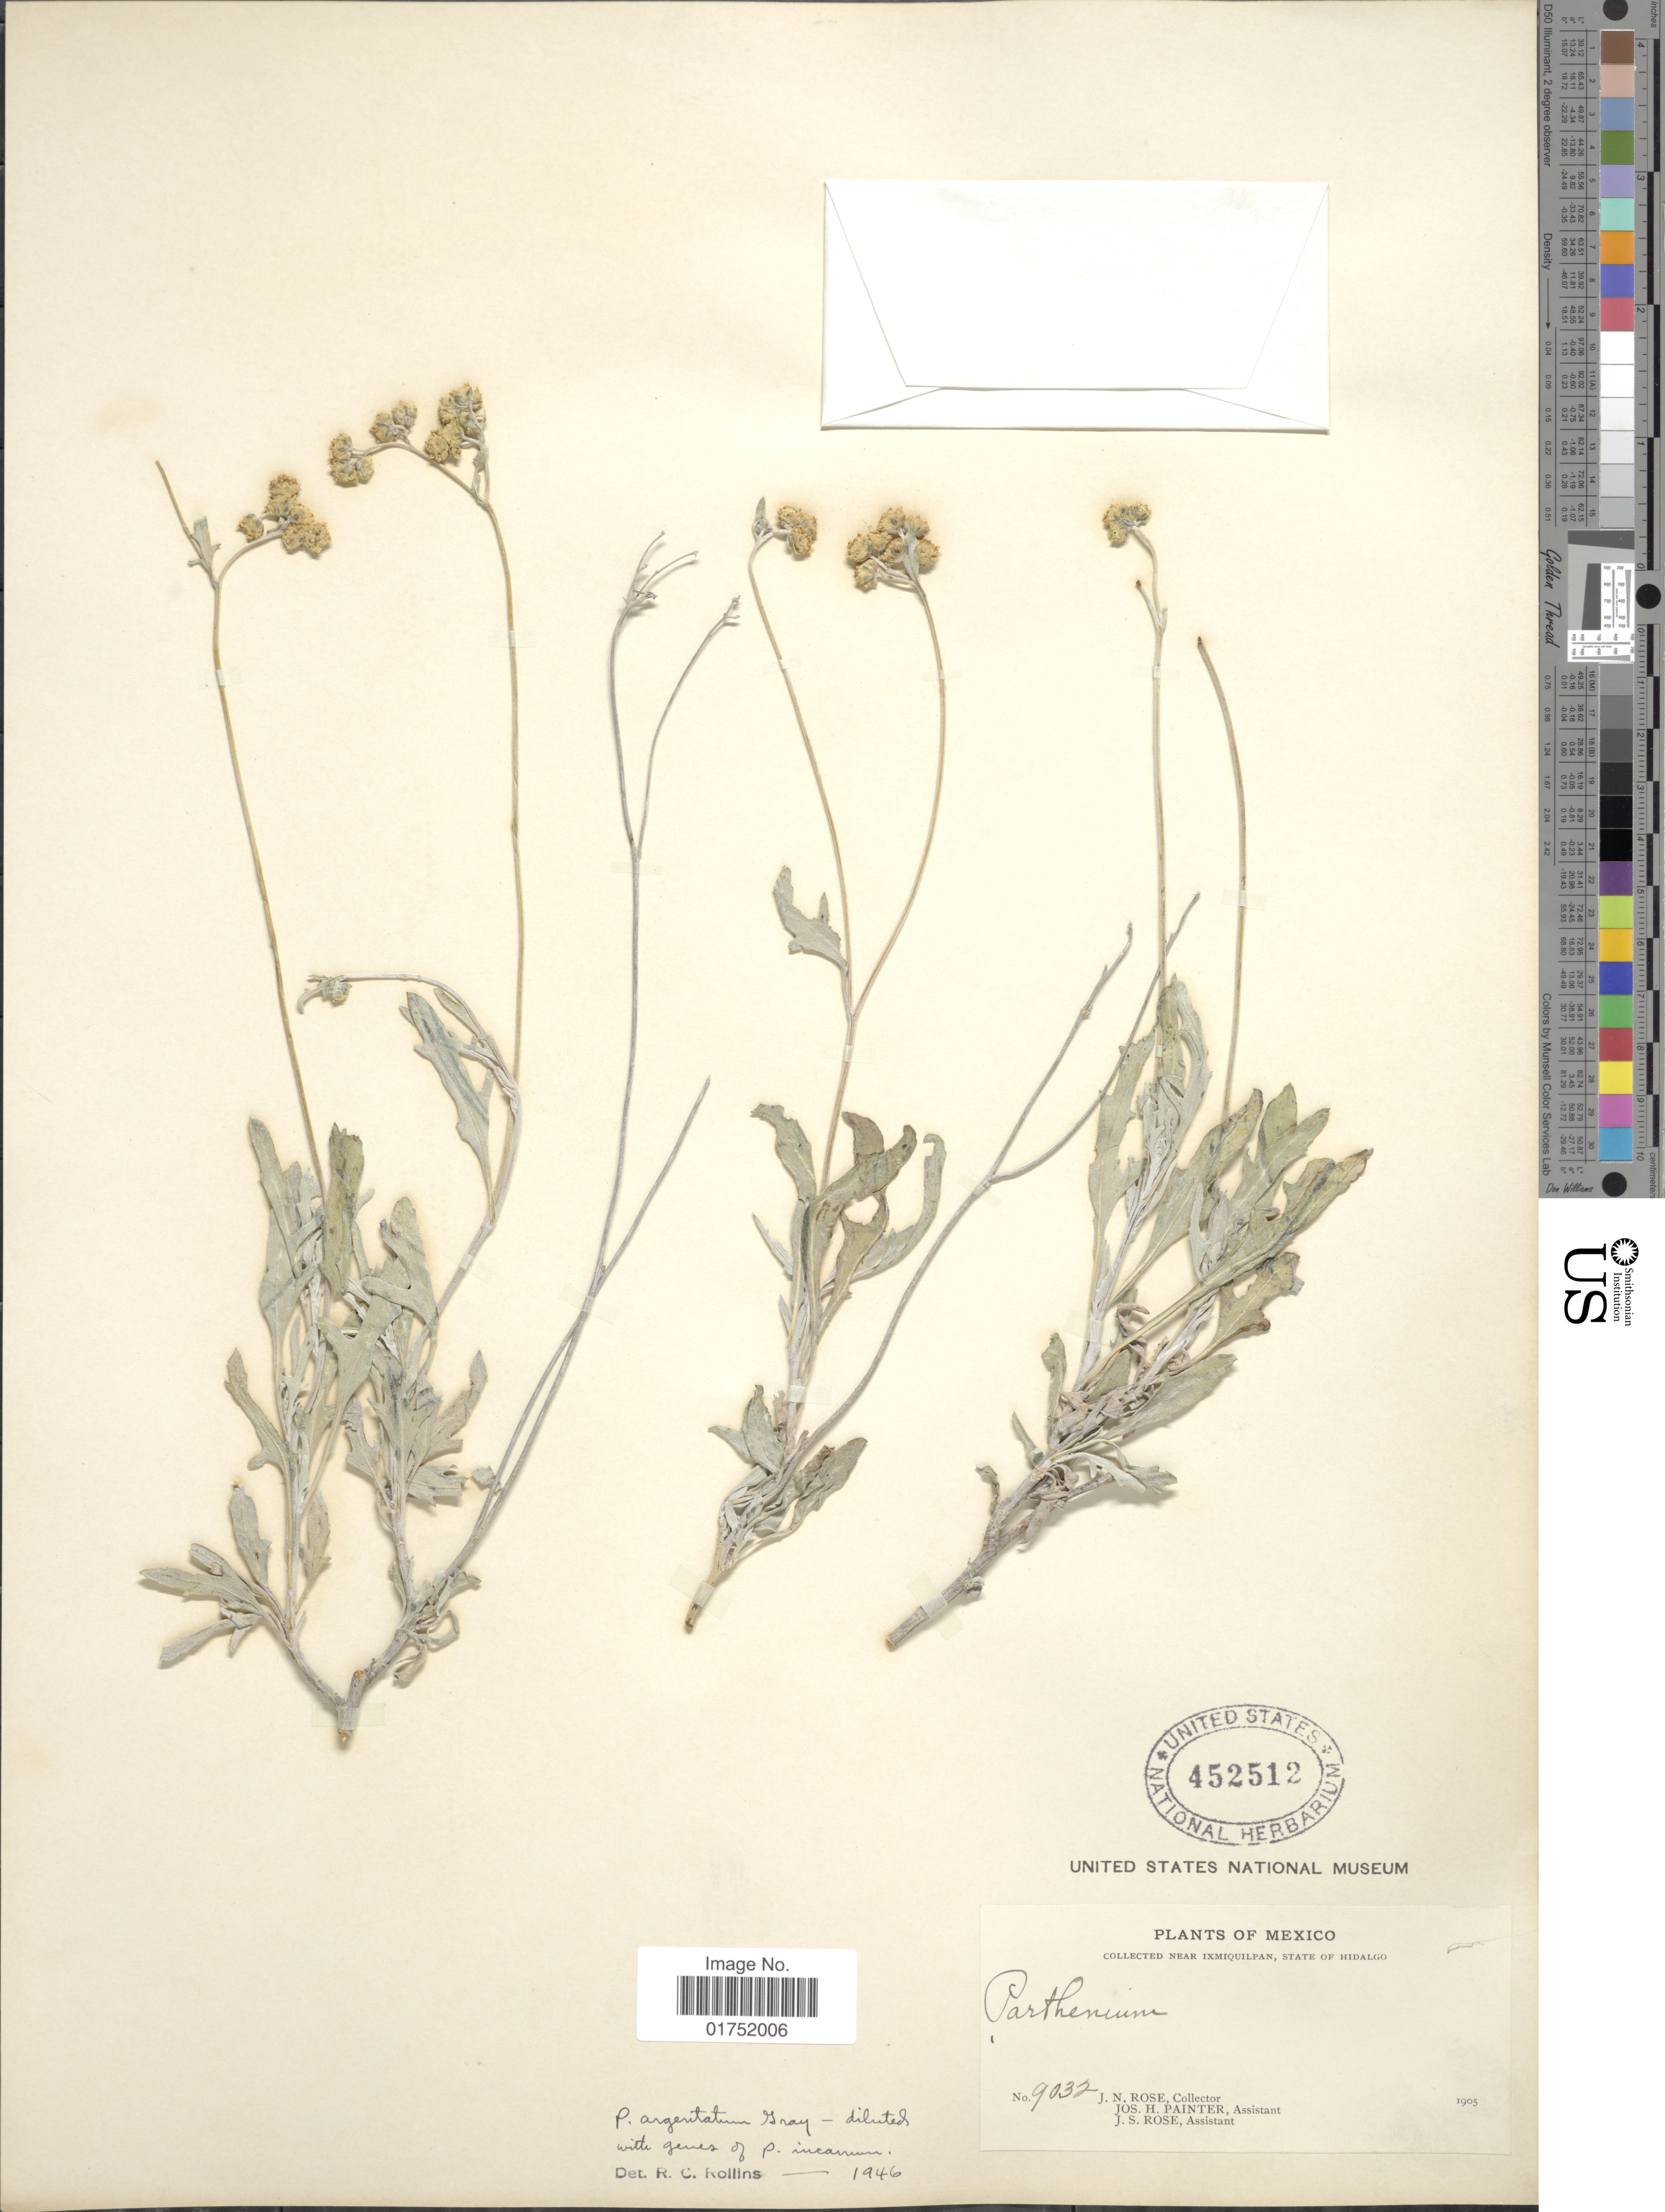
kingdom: Plantae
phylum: Tracheophyta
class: Magnoliopsida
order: Asterales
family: Asteraceae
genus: Parthenium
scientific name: Parthenium argentatum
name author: A. Gray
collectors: J. N. Rose, J. H. Painter & J. S. Rose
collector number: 9032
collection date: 1905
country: Mexico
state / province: Hidalgo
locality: Near Ixmiquilpan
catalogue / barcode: US 452512